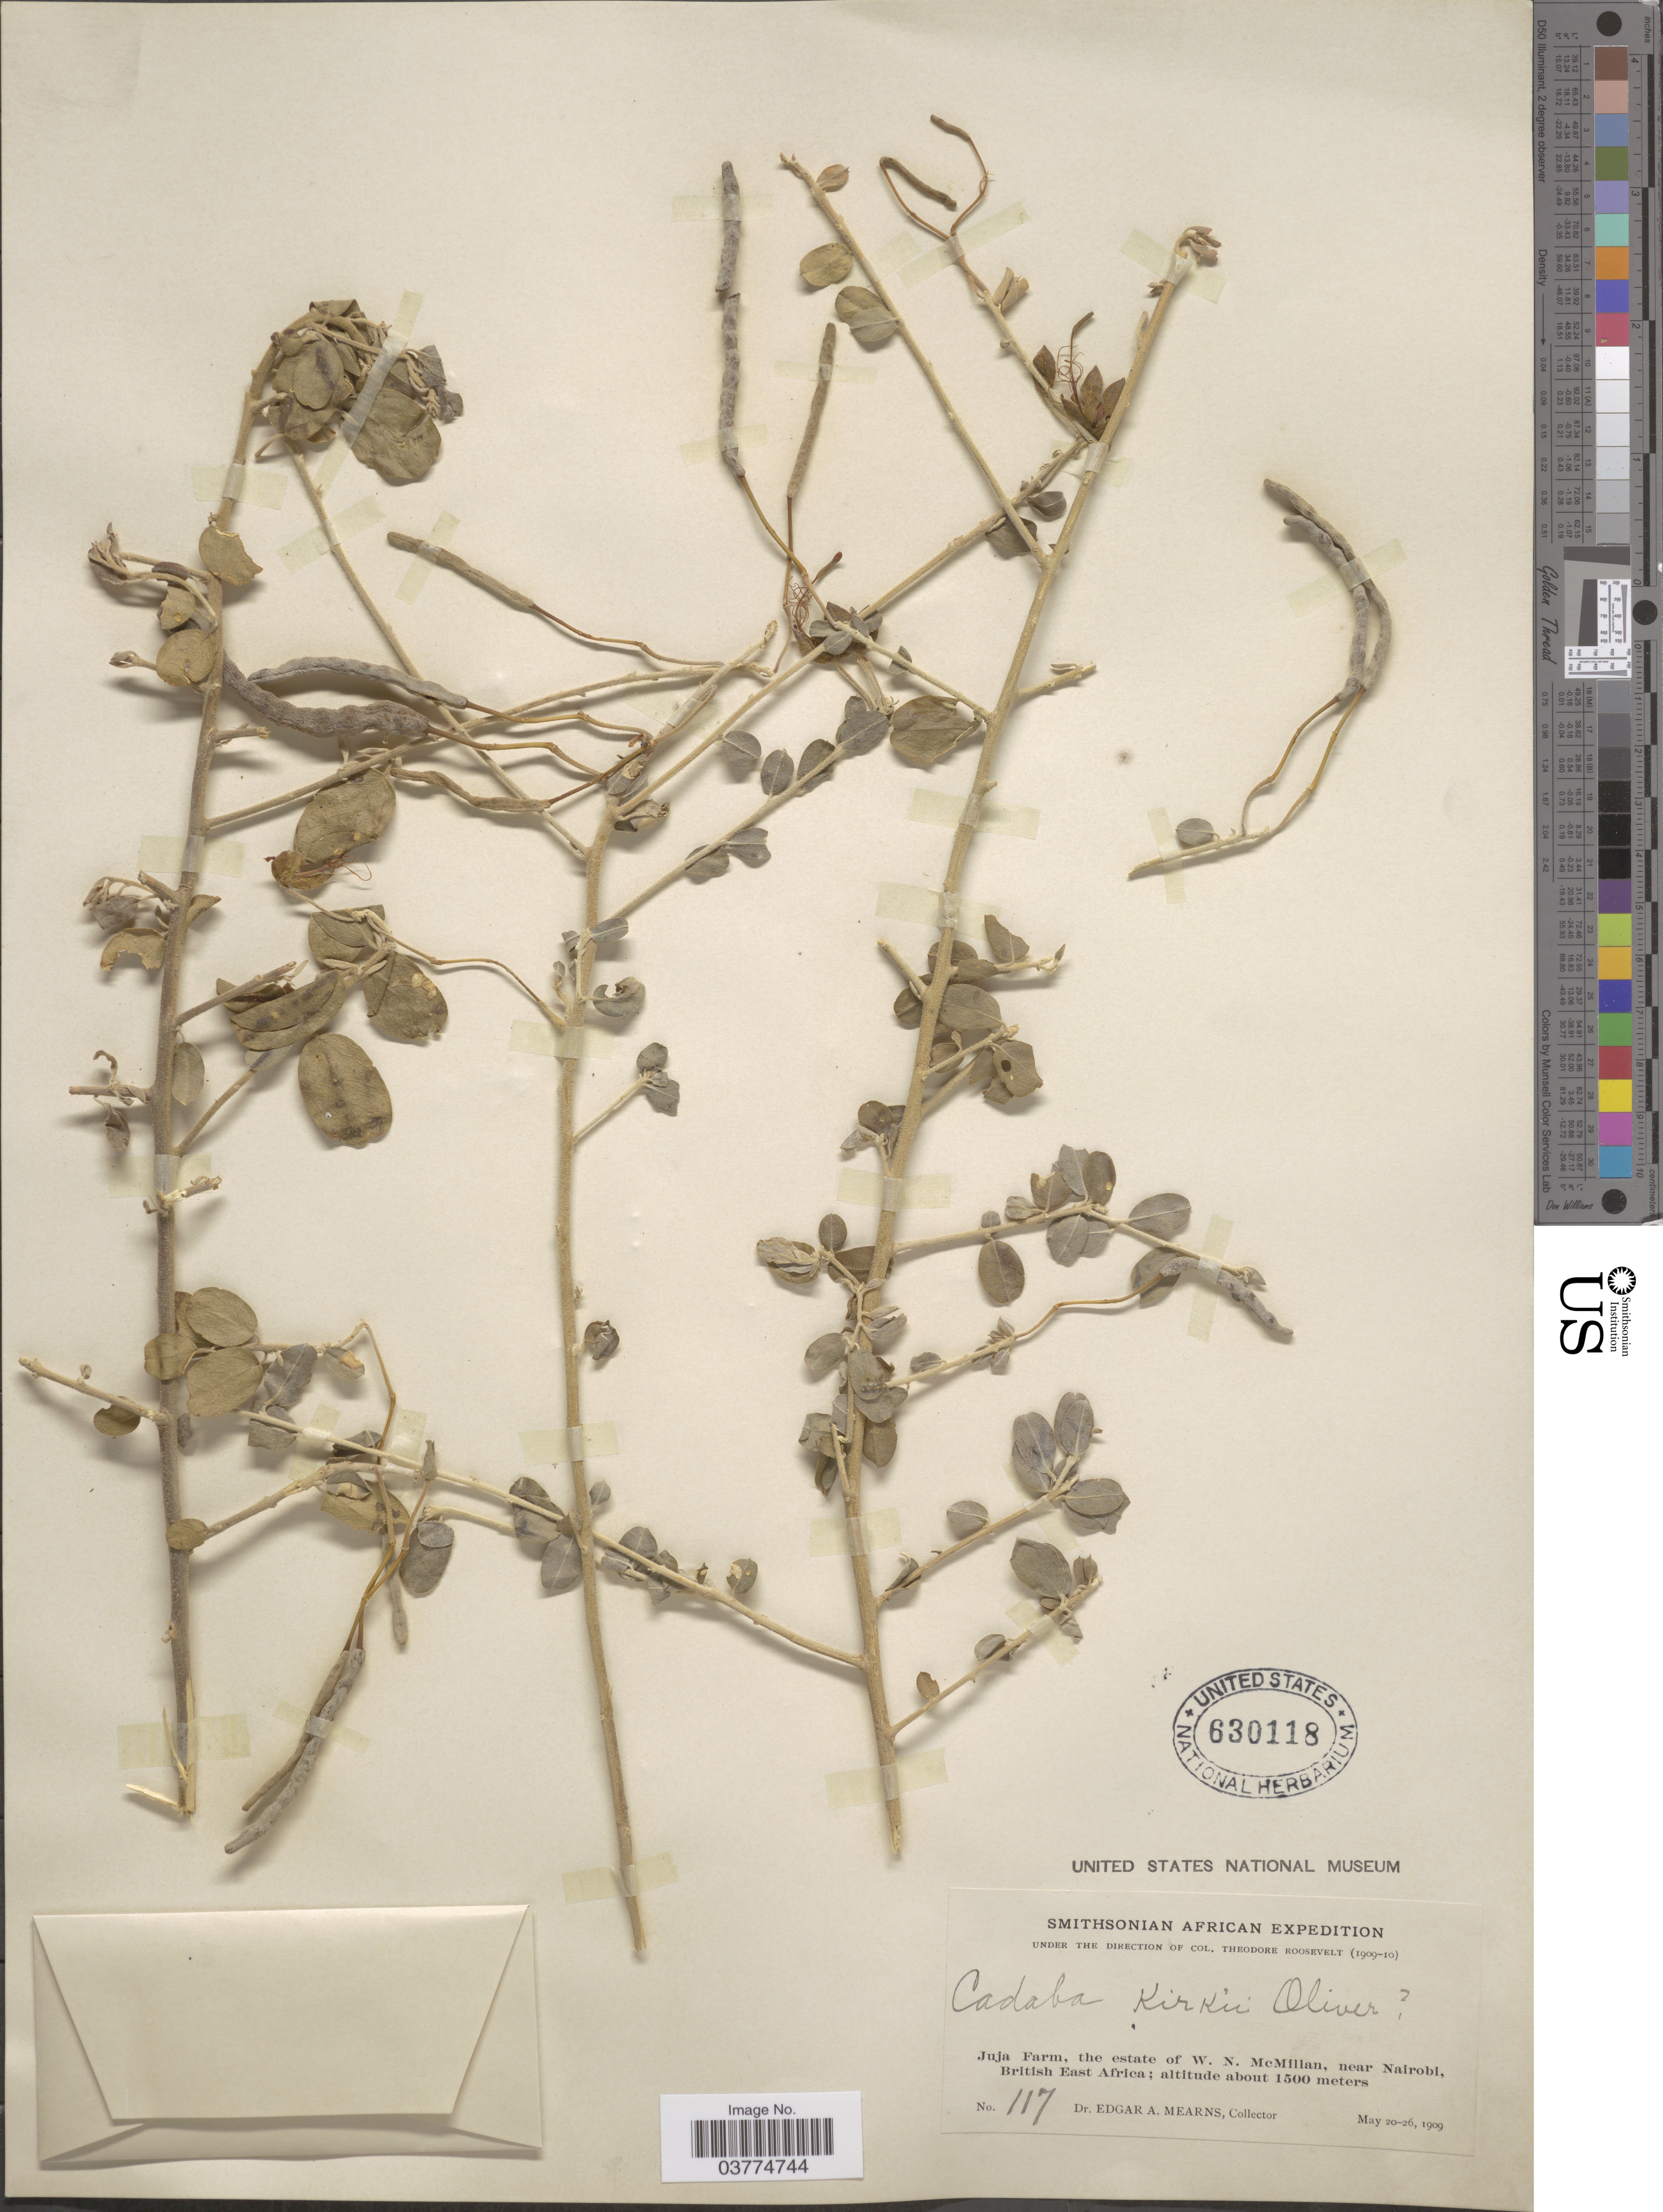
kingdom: Plantae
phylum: Tracheophyta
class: Magnoliopsida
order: Brassicales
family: Capparaceae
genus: Cadaba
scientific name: Cadaba kirkii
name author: Oliv.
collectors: E. A. Mearns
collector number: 117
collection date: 1909-05-20/1909-05-26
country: Kenya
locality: Juja Farm, the estate of W. N. McMillan, near Nairobi, British East Africa.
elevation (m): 1500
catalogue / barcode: US 630118